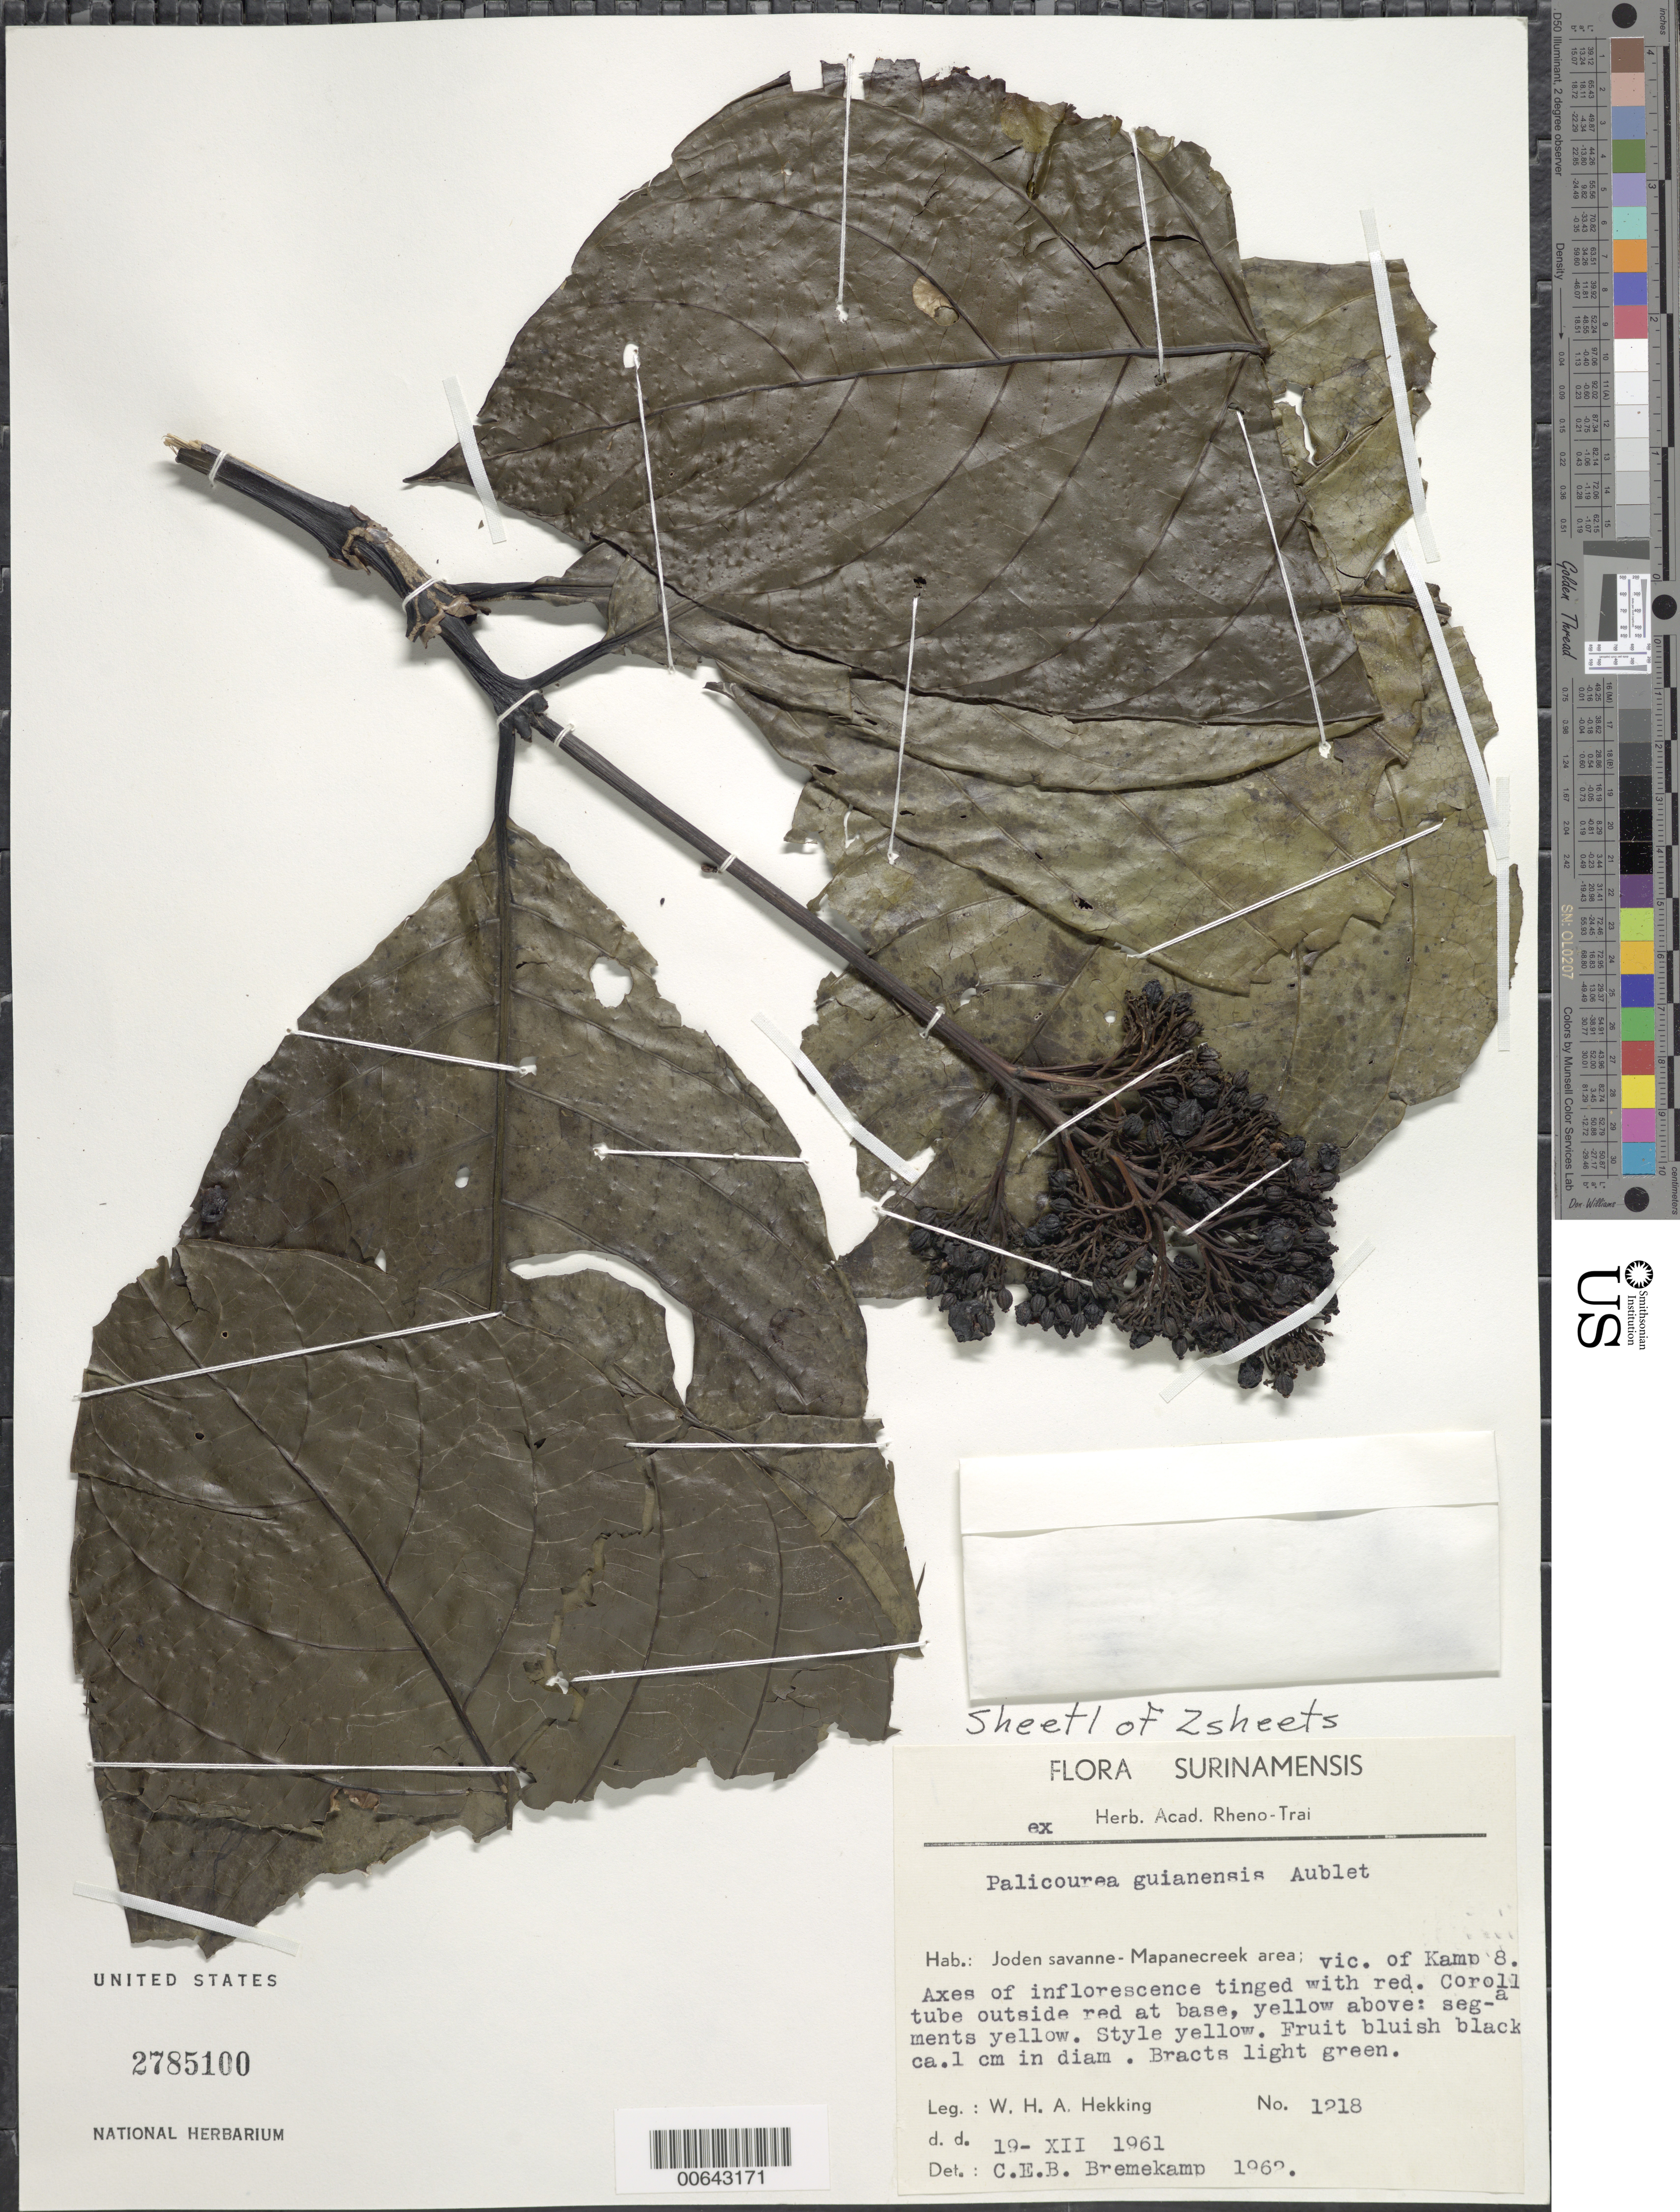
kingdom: Plantae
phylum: Tracheophyta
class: Magnoliopsida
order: Gentianales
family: Rubiaceae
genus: Palicourea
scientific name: Palicourea guianensis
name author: Aubl.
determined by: Bremekamp, C. E. B.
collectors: W. H. A. Hekking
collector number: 1218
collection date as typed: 19-Dec-61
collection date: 1961-12-19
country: Suriname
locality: Jodensavanne-Mapane kreek area (Suriname R.), near Camp 8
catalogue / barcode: US 2785100